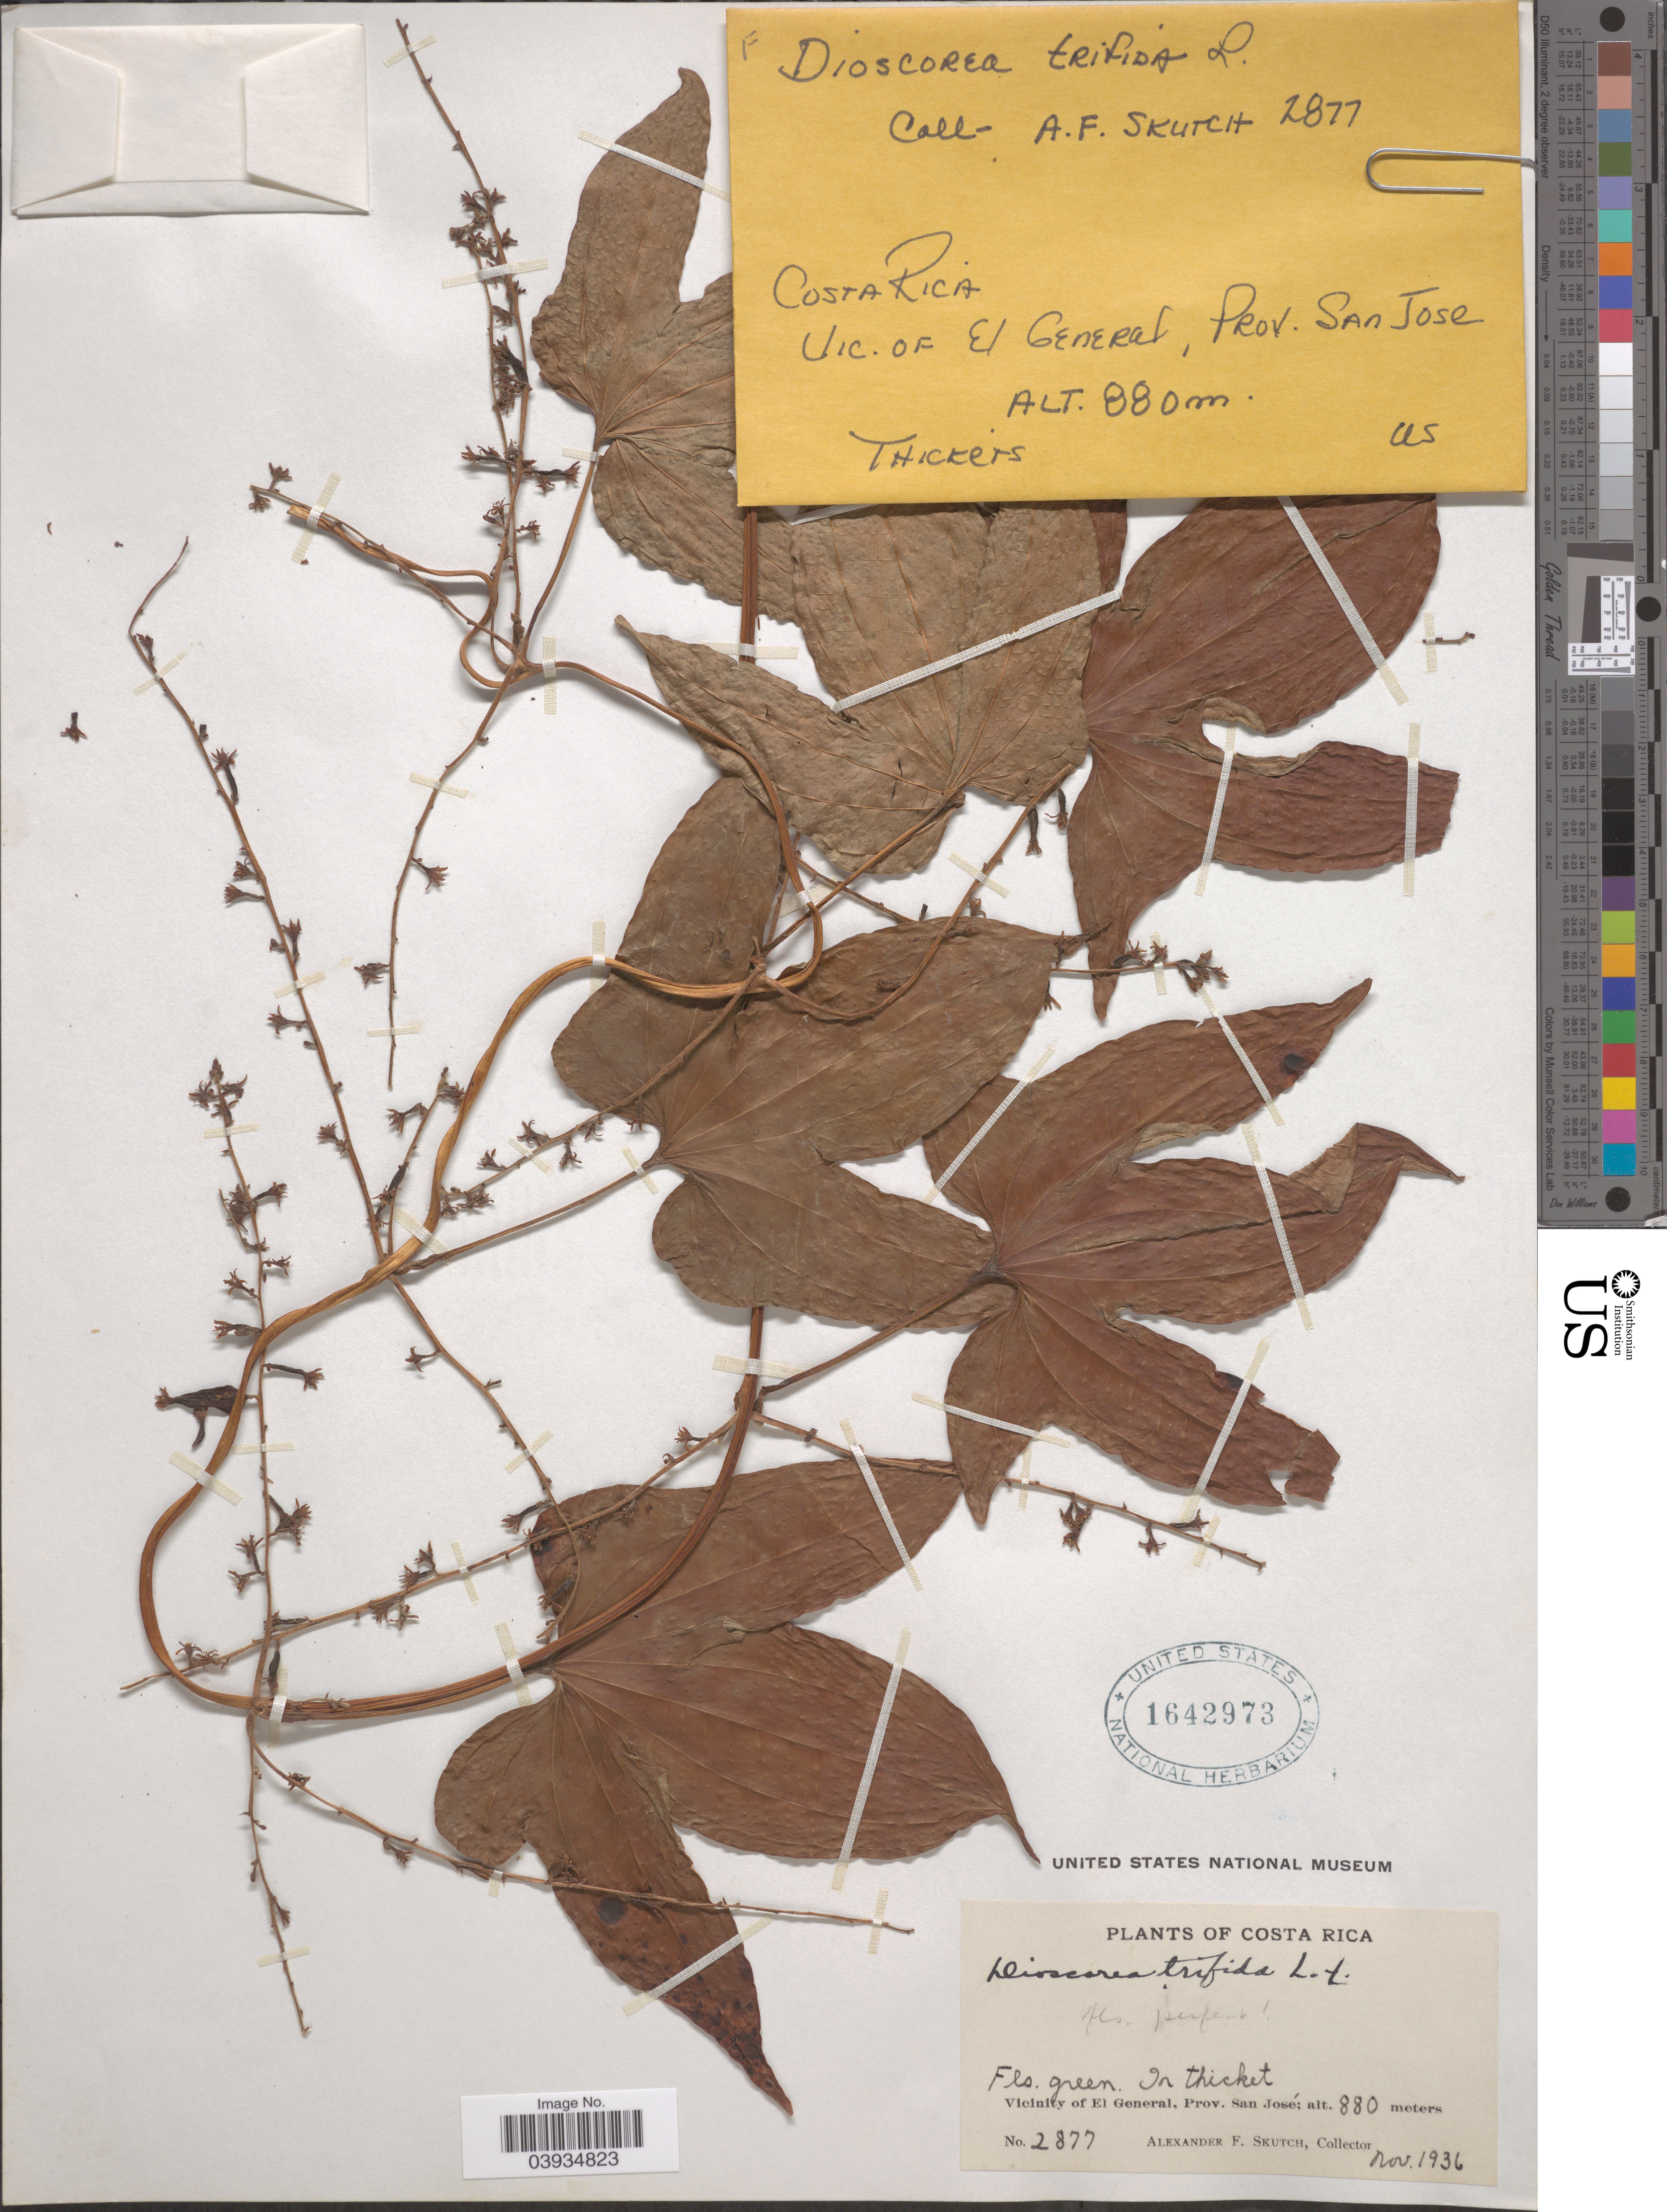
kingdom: Plantae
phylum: Tracheophyta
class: Liliopsida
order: Dioscoreales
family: Dioscoreaceae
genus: Dioscorea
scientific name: Dioscorea trifida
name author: L. f.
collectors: A. F. Skutch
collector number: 2877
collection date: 1936-11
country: Costa Rica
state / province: San José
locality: In thicket. Vicinity of El General.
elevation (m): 880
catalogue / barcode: US 1642973